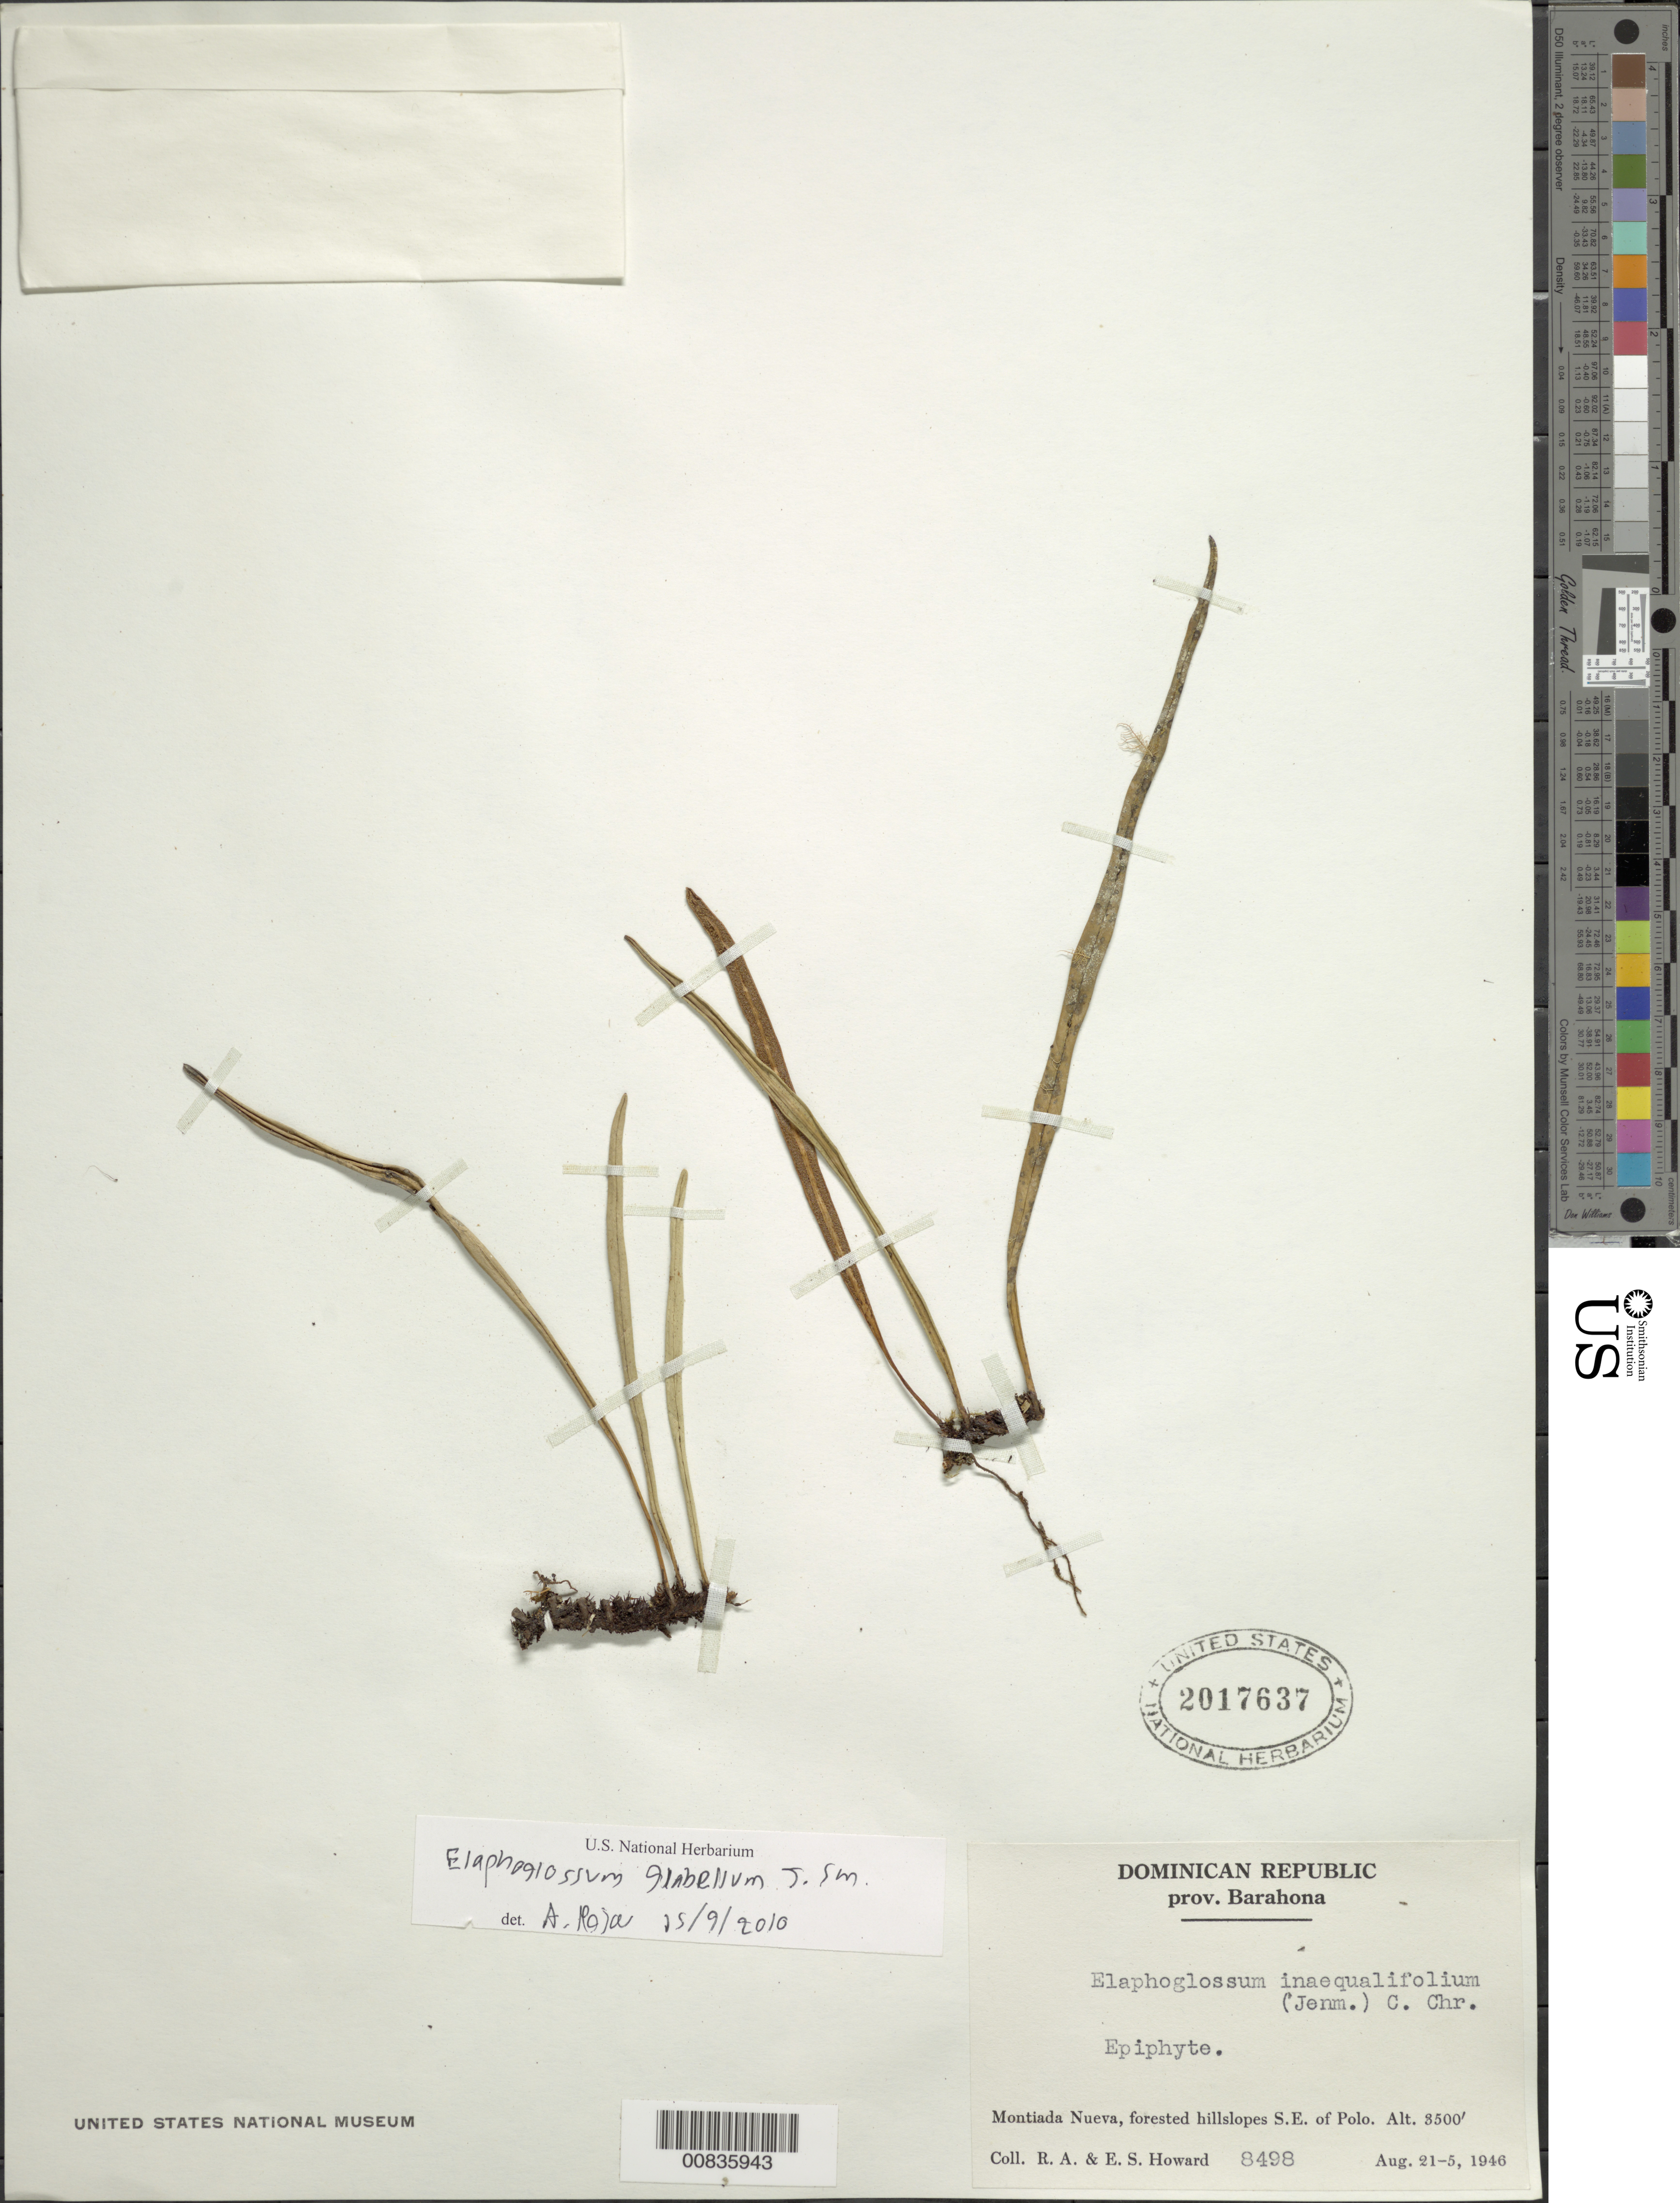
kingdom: Plantae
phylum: Tracheophyta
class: Polypodiopsida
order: Polypodiales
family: Dryopteridaceae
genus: Elaphoglossum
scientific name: Elaphoglossum glabellum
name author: J. Sm.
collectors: R. A. Howard & E. S. Howard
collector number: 8498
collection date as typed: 21 Aug 1946 to 25 Aug 1946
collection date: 1946-08-21/1946-08-25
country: Dominican Republic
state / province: Barahona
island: Hispaniola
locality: Montiada Nueva, SE of Polo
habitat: Forested hillslopes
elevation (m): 1067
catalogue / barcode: US 2017637